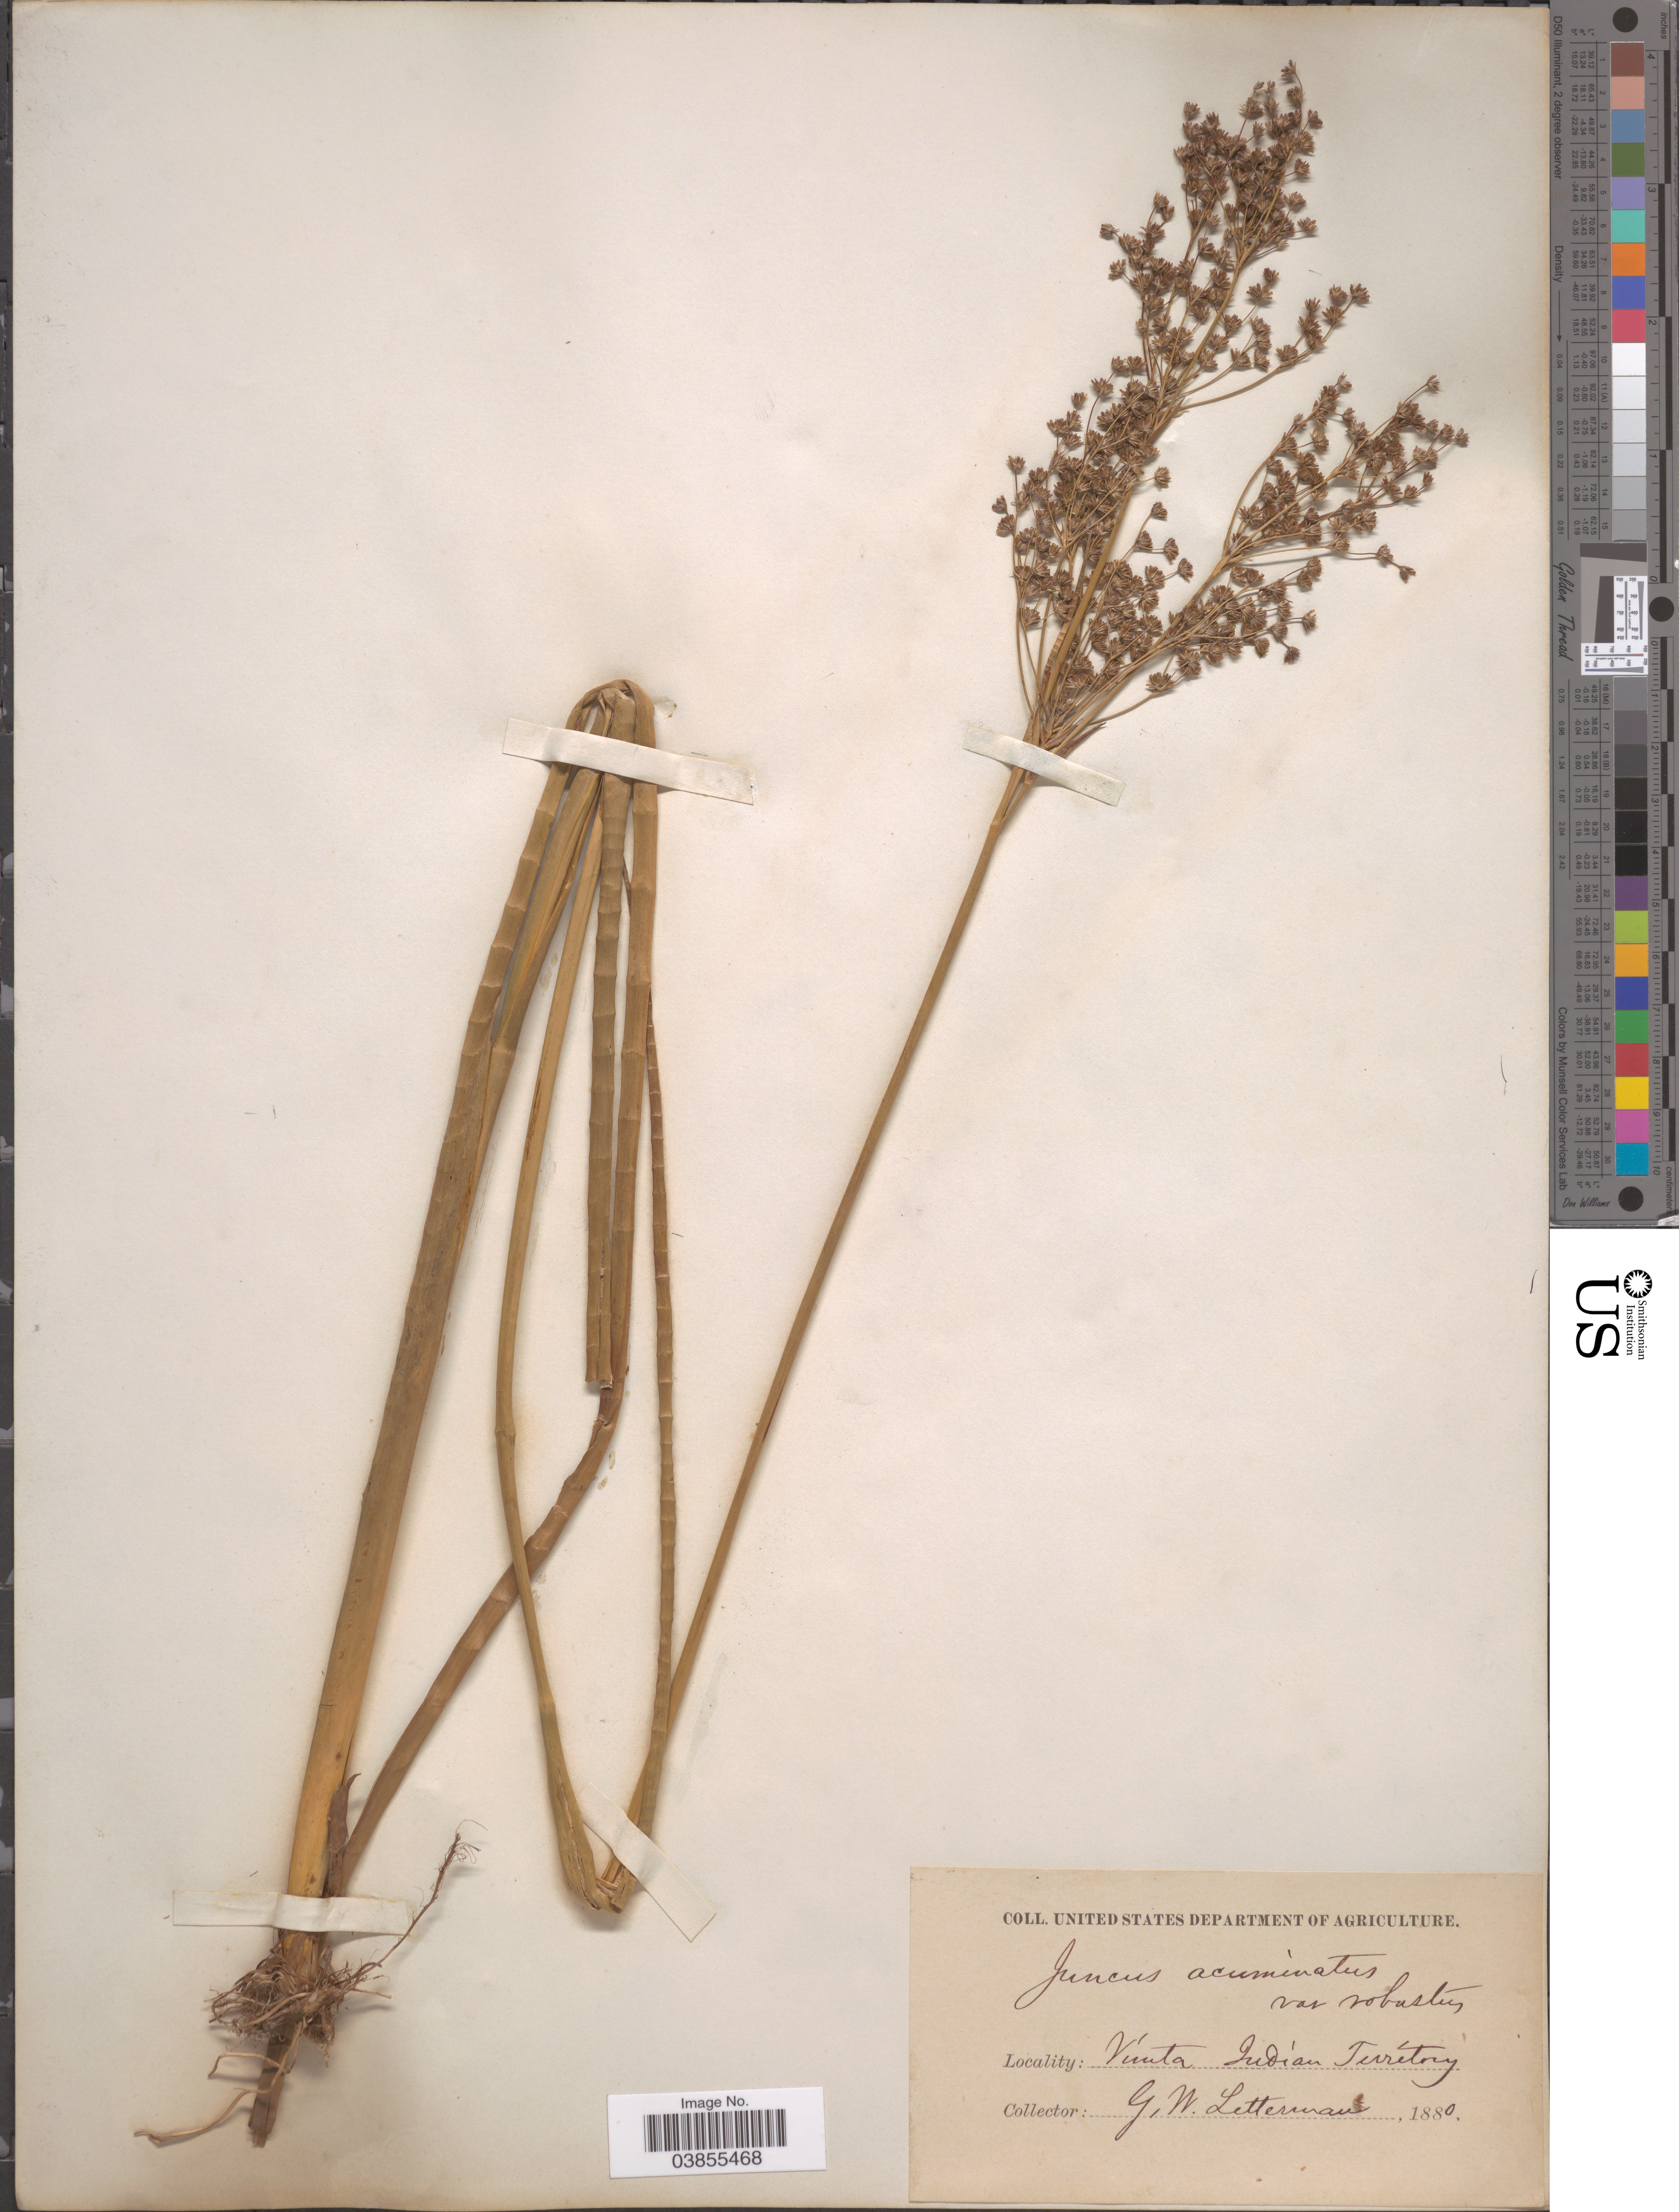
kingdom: Plantae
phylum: Tracheophyta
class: Liliopsida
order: Poales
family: Juncaceae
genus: Juncus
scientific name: Juncus nodatus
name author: Coville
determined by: Strong, Mark T., (BOT), Smithsonian Institution - National Museum of Natural History (UNITED STATES)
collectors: G. W. Letterman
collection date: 1880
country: United States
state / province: Oklahoma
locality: Vinita, Indian Territory.